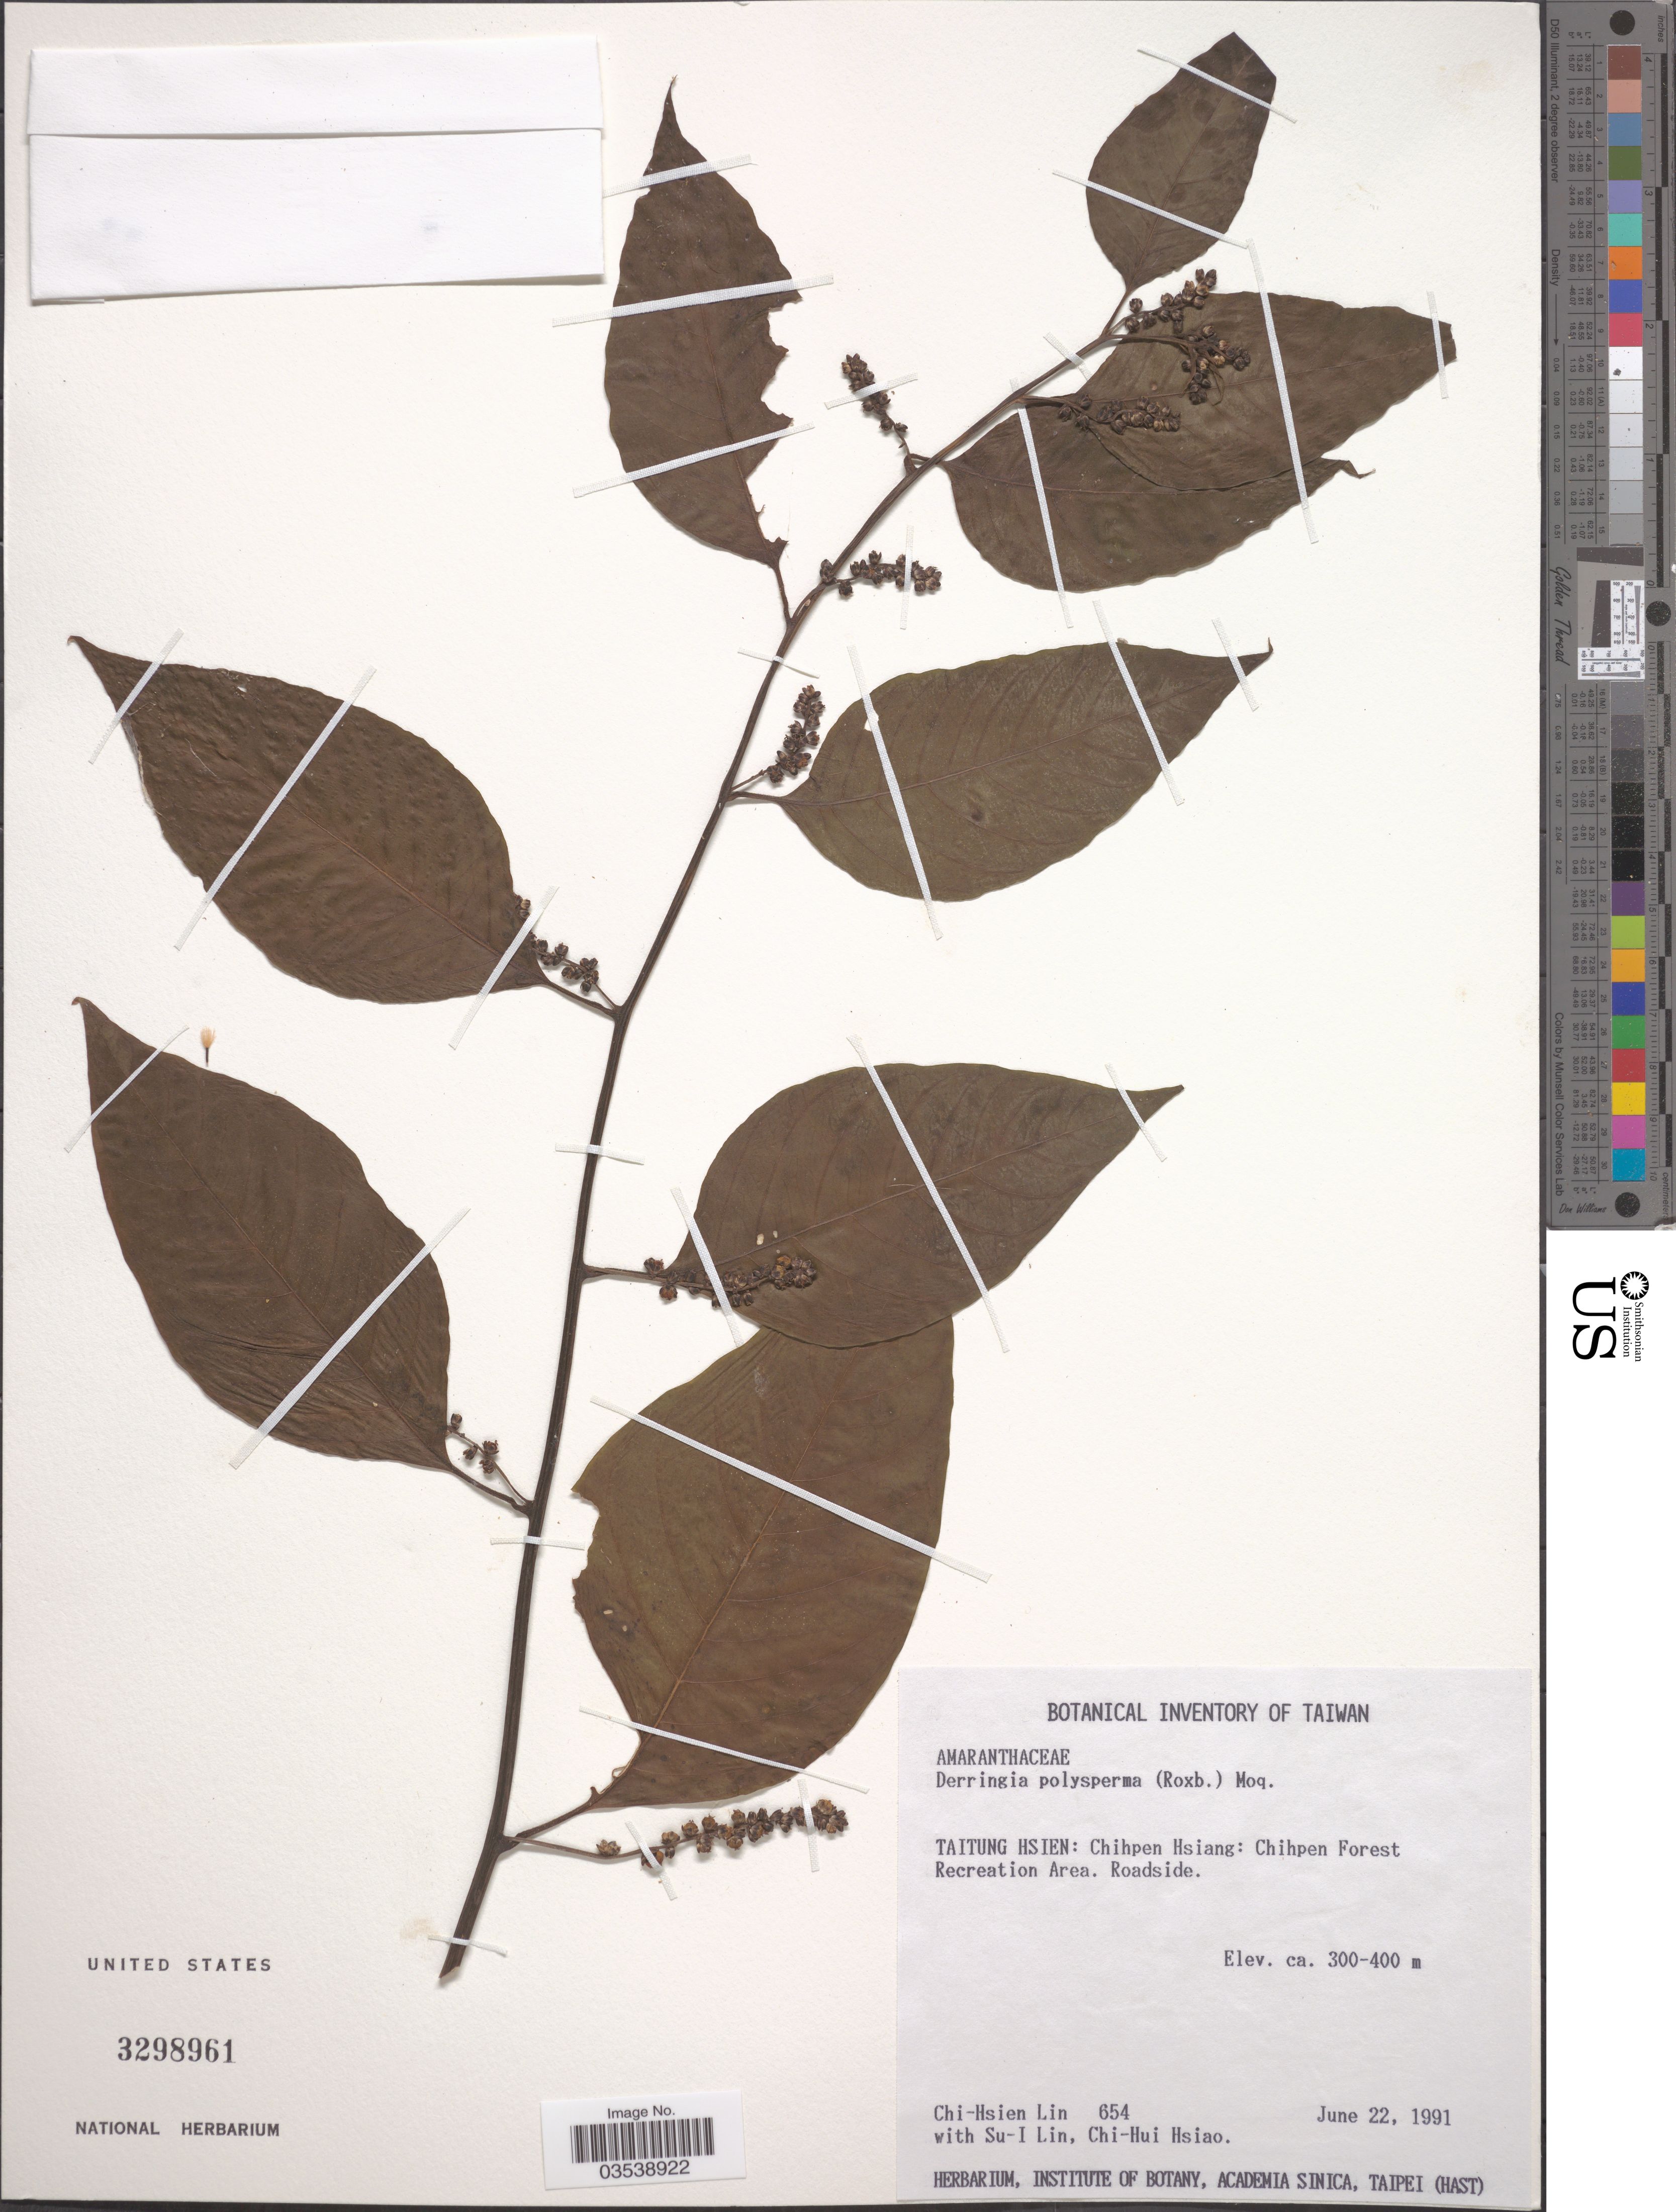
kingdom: Plantae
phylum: Tracheophyta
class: Magnoliopsida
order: Caryophyllales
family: Amaranthaceae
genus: Deeringia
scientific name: Deeringia polysperma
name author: (Roxb.) Moq.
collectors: C. Lin, S. Lin & C. Hsiao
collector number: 654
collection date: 1991-06-22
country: Taiwan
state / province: Taitung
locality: Taitung Hsien: Chihpen Hsiang: Chihpen Forest Rescreation Area. Roadside.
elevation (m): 300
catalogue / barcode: US 3298961